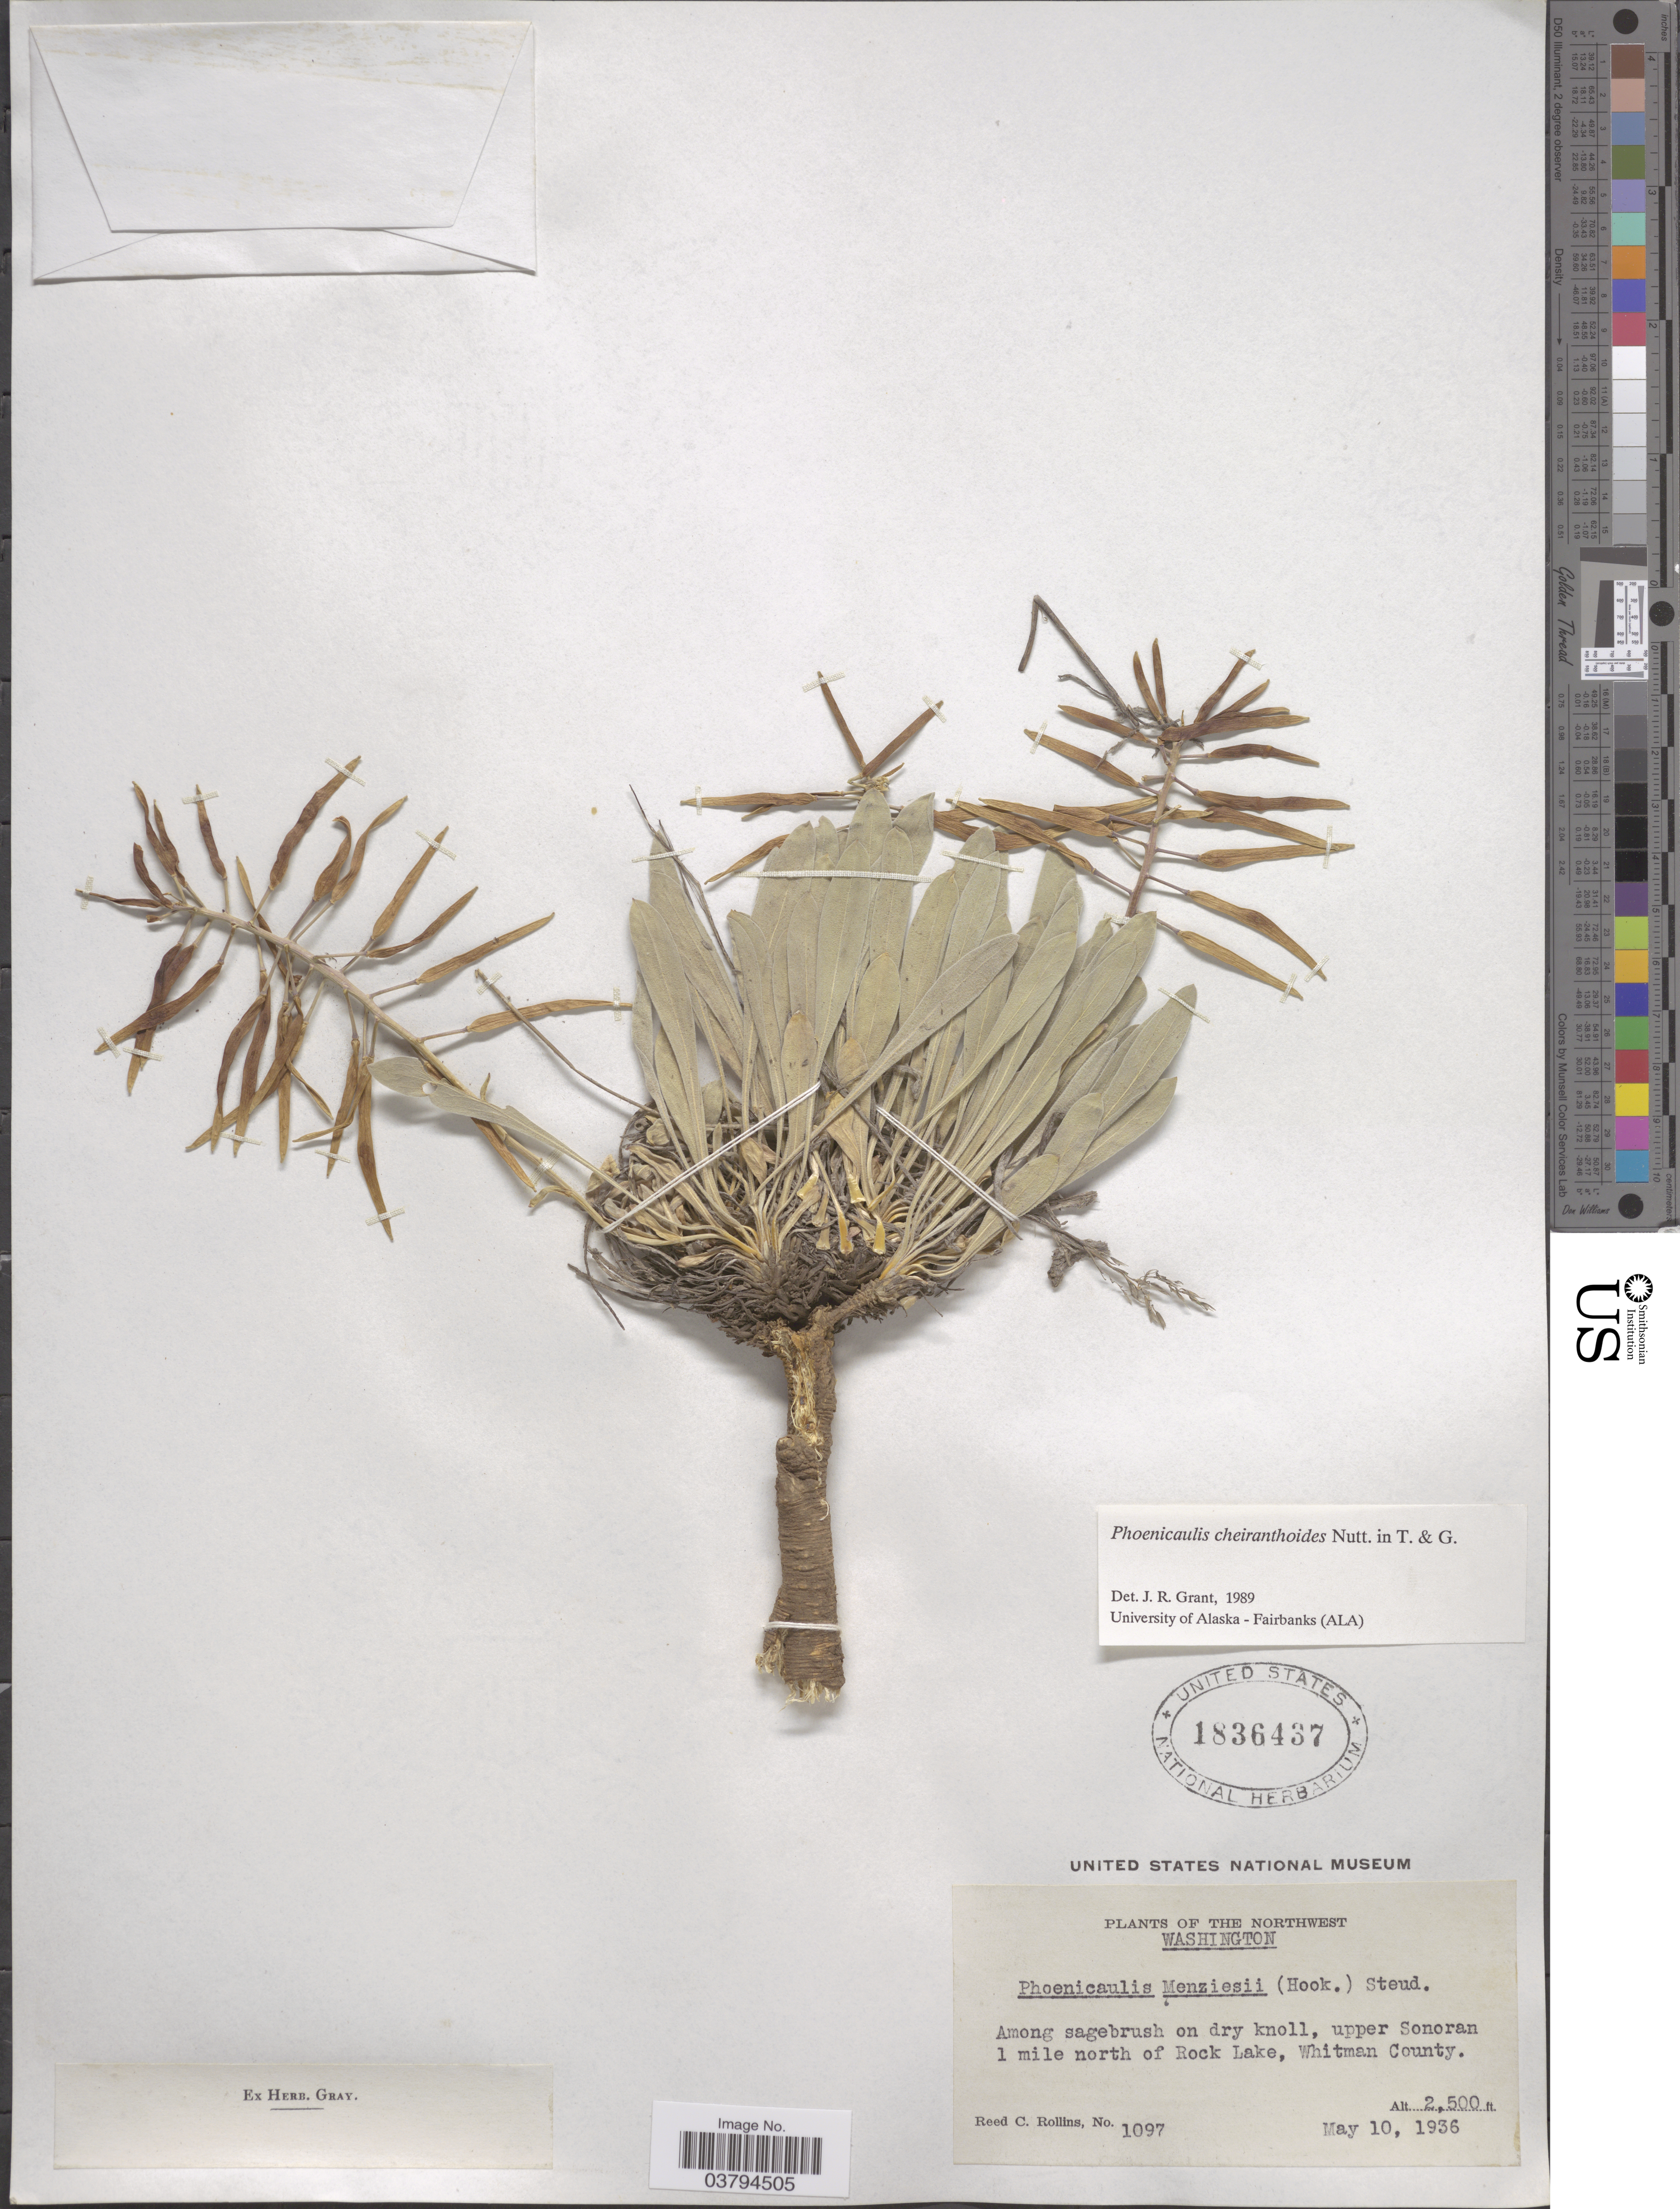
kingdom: Plantae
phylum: Tracheophyta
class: Magnoliopsida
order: Brassicales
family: Brassicaceae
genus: Phoenicaulis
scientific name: Phoenicaulis cheiranthoides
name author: Nutt.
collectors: R. C. Rollins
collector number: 1097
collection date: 1936-05-10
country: United States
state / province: Washington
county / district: Whitman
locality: Northwest Washington. Among sagebrush on dry knoll, upper Sonoran 1 mile north of Rock Lake, Whitman County.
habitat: among sagebrush on dry knoll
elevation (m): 762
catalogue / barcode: US 1836437